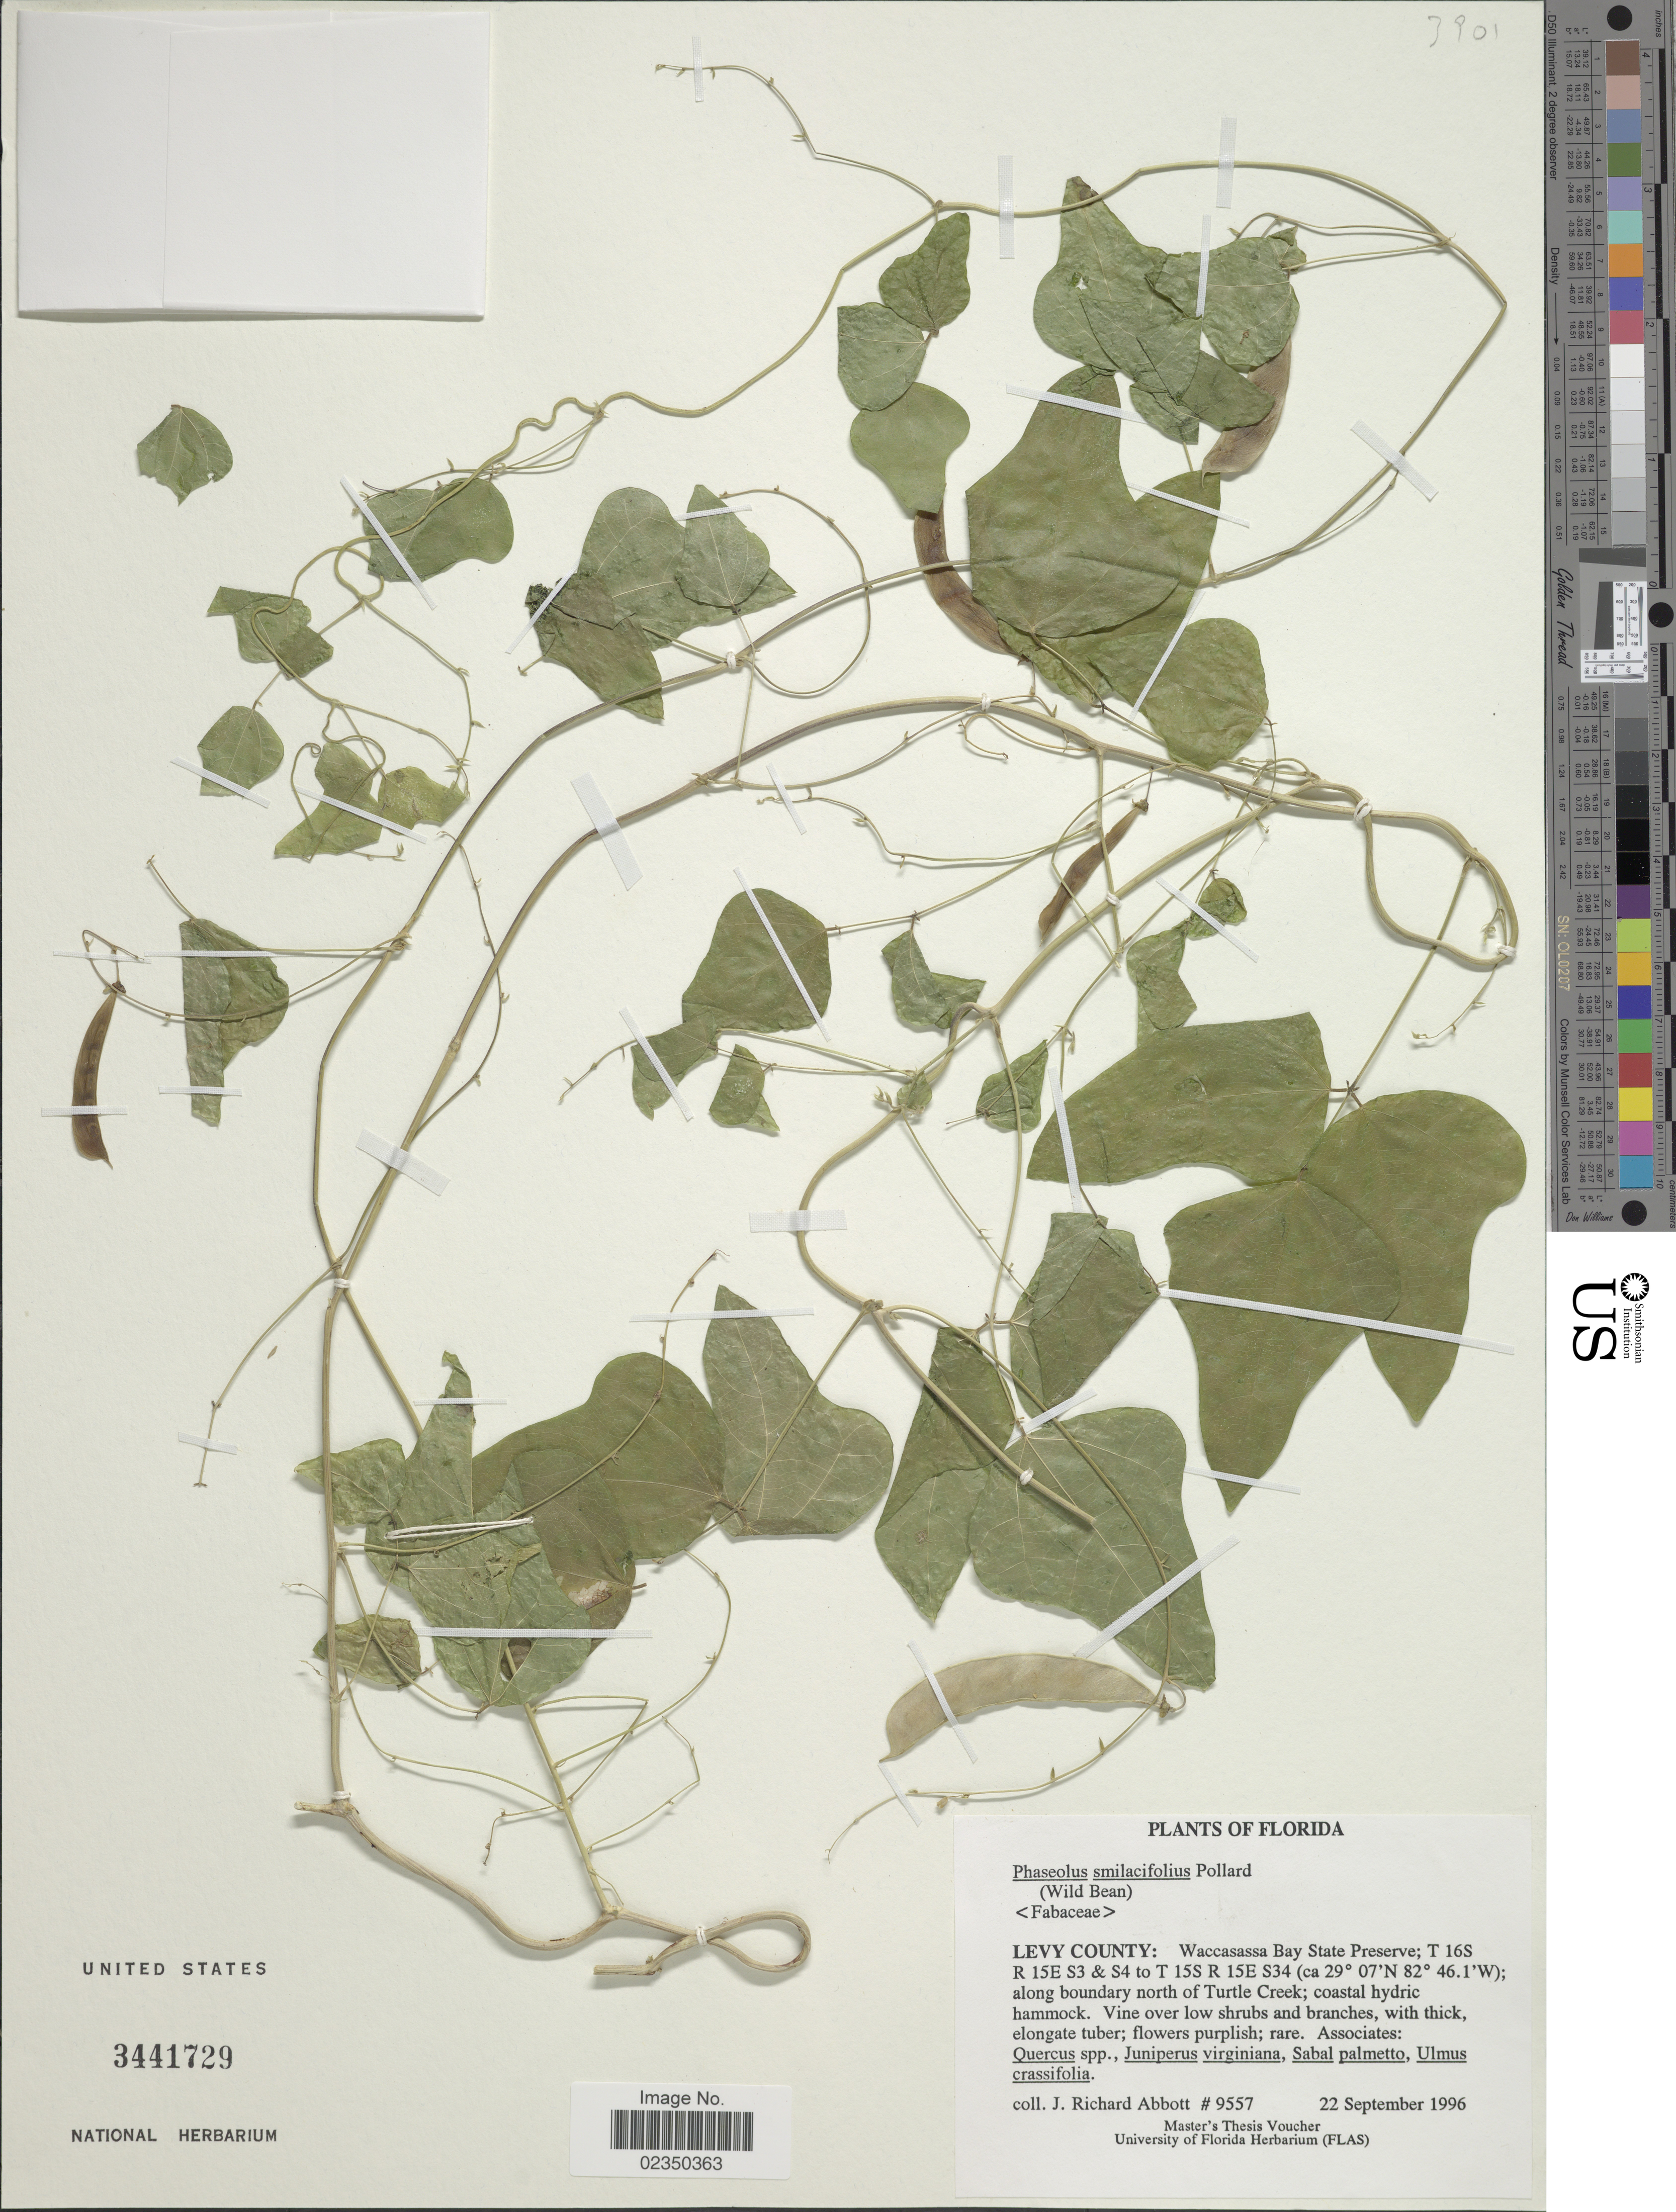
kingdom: Plantae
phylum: Tracheophyta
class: Magnoliopsida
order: Fabales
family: Fabaceae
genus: Phaseolus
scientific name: Phaseolus smilacifolius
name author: Pollard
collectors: J. R. Abbott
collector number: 9557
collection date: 1996-09-22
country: United States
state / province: Florida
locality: Levy County: Waccasassa Bay State Preserve; T 16S R 15E S3 & S4 to T 15S R 15E S34, along boundary north of Turtle Creek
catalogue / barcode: US 3441729